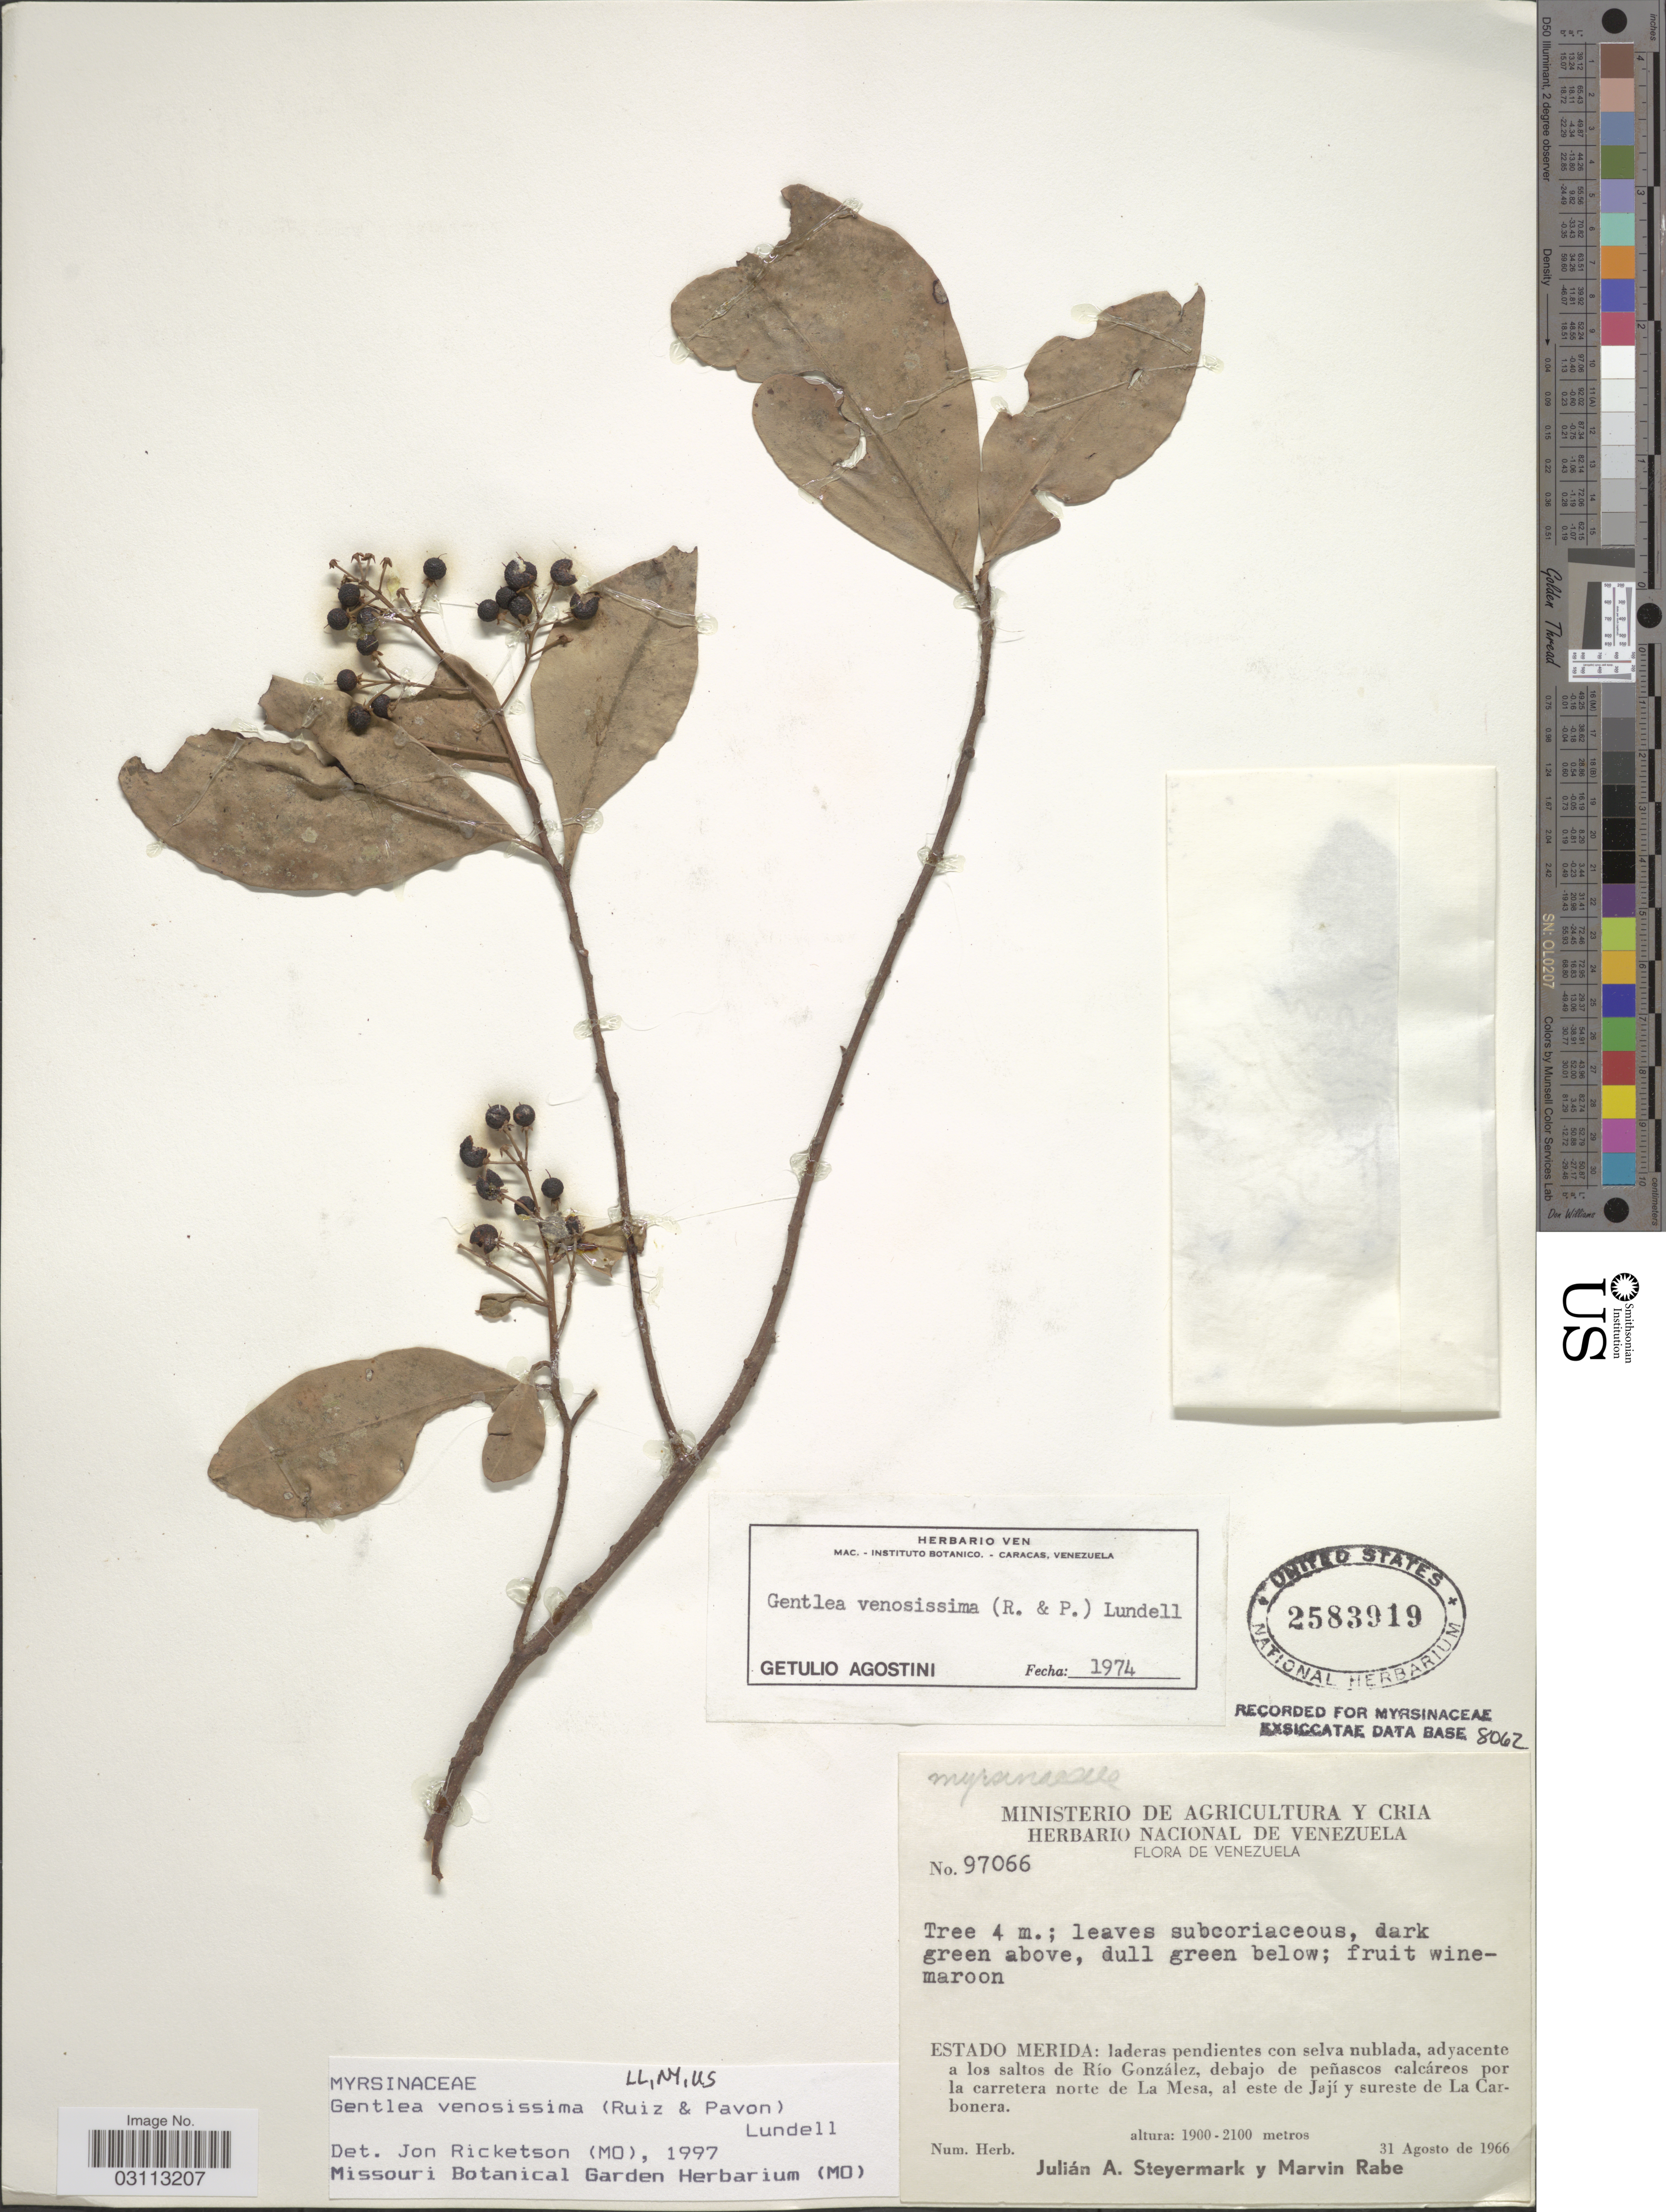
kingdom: Plantae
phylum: Tracheophyta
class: Magnoliopsida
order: Ericales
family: Primulaceae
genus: Gentlea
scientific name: Gentlea venosissima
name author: (Ruiz & Pav.) Lundell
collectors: J. Steyermark & M. Rabe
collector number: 97066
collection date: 1966-08-31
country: Venezuela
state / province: Mérida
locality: Estado Merida: laderas pendientes con selva nublada, adyacente a los saltos de Río González, debajo de peñascos calcáreos por la carretera norte de La Mesa, al este de Jají y sureste de La Carbonera.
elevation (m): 1900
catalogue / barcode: US 2583919